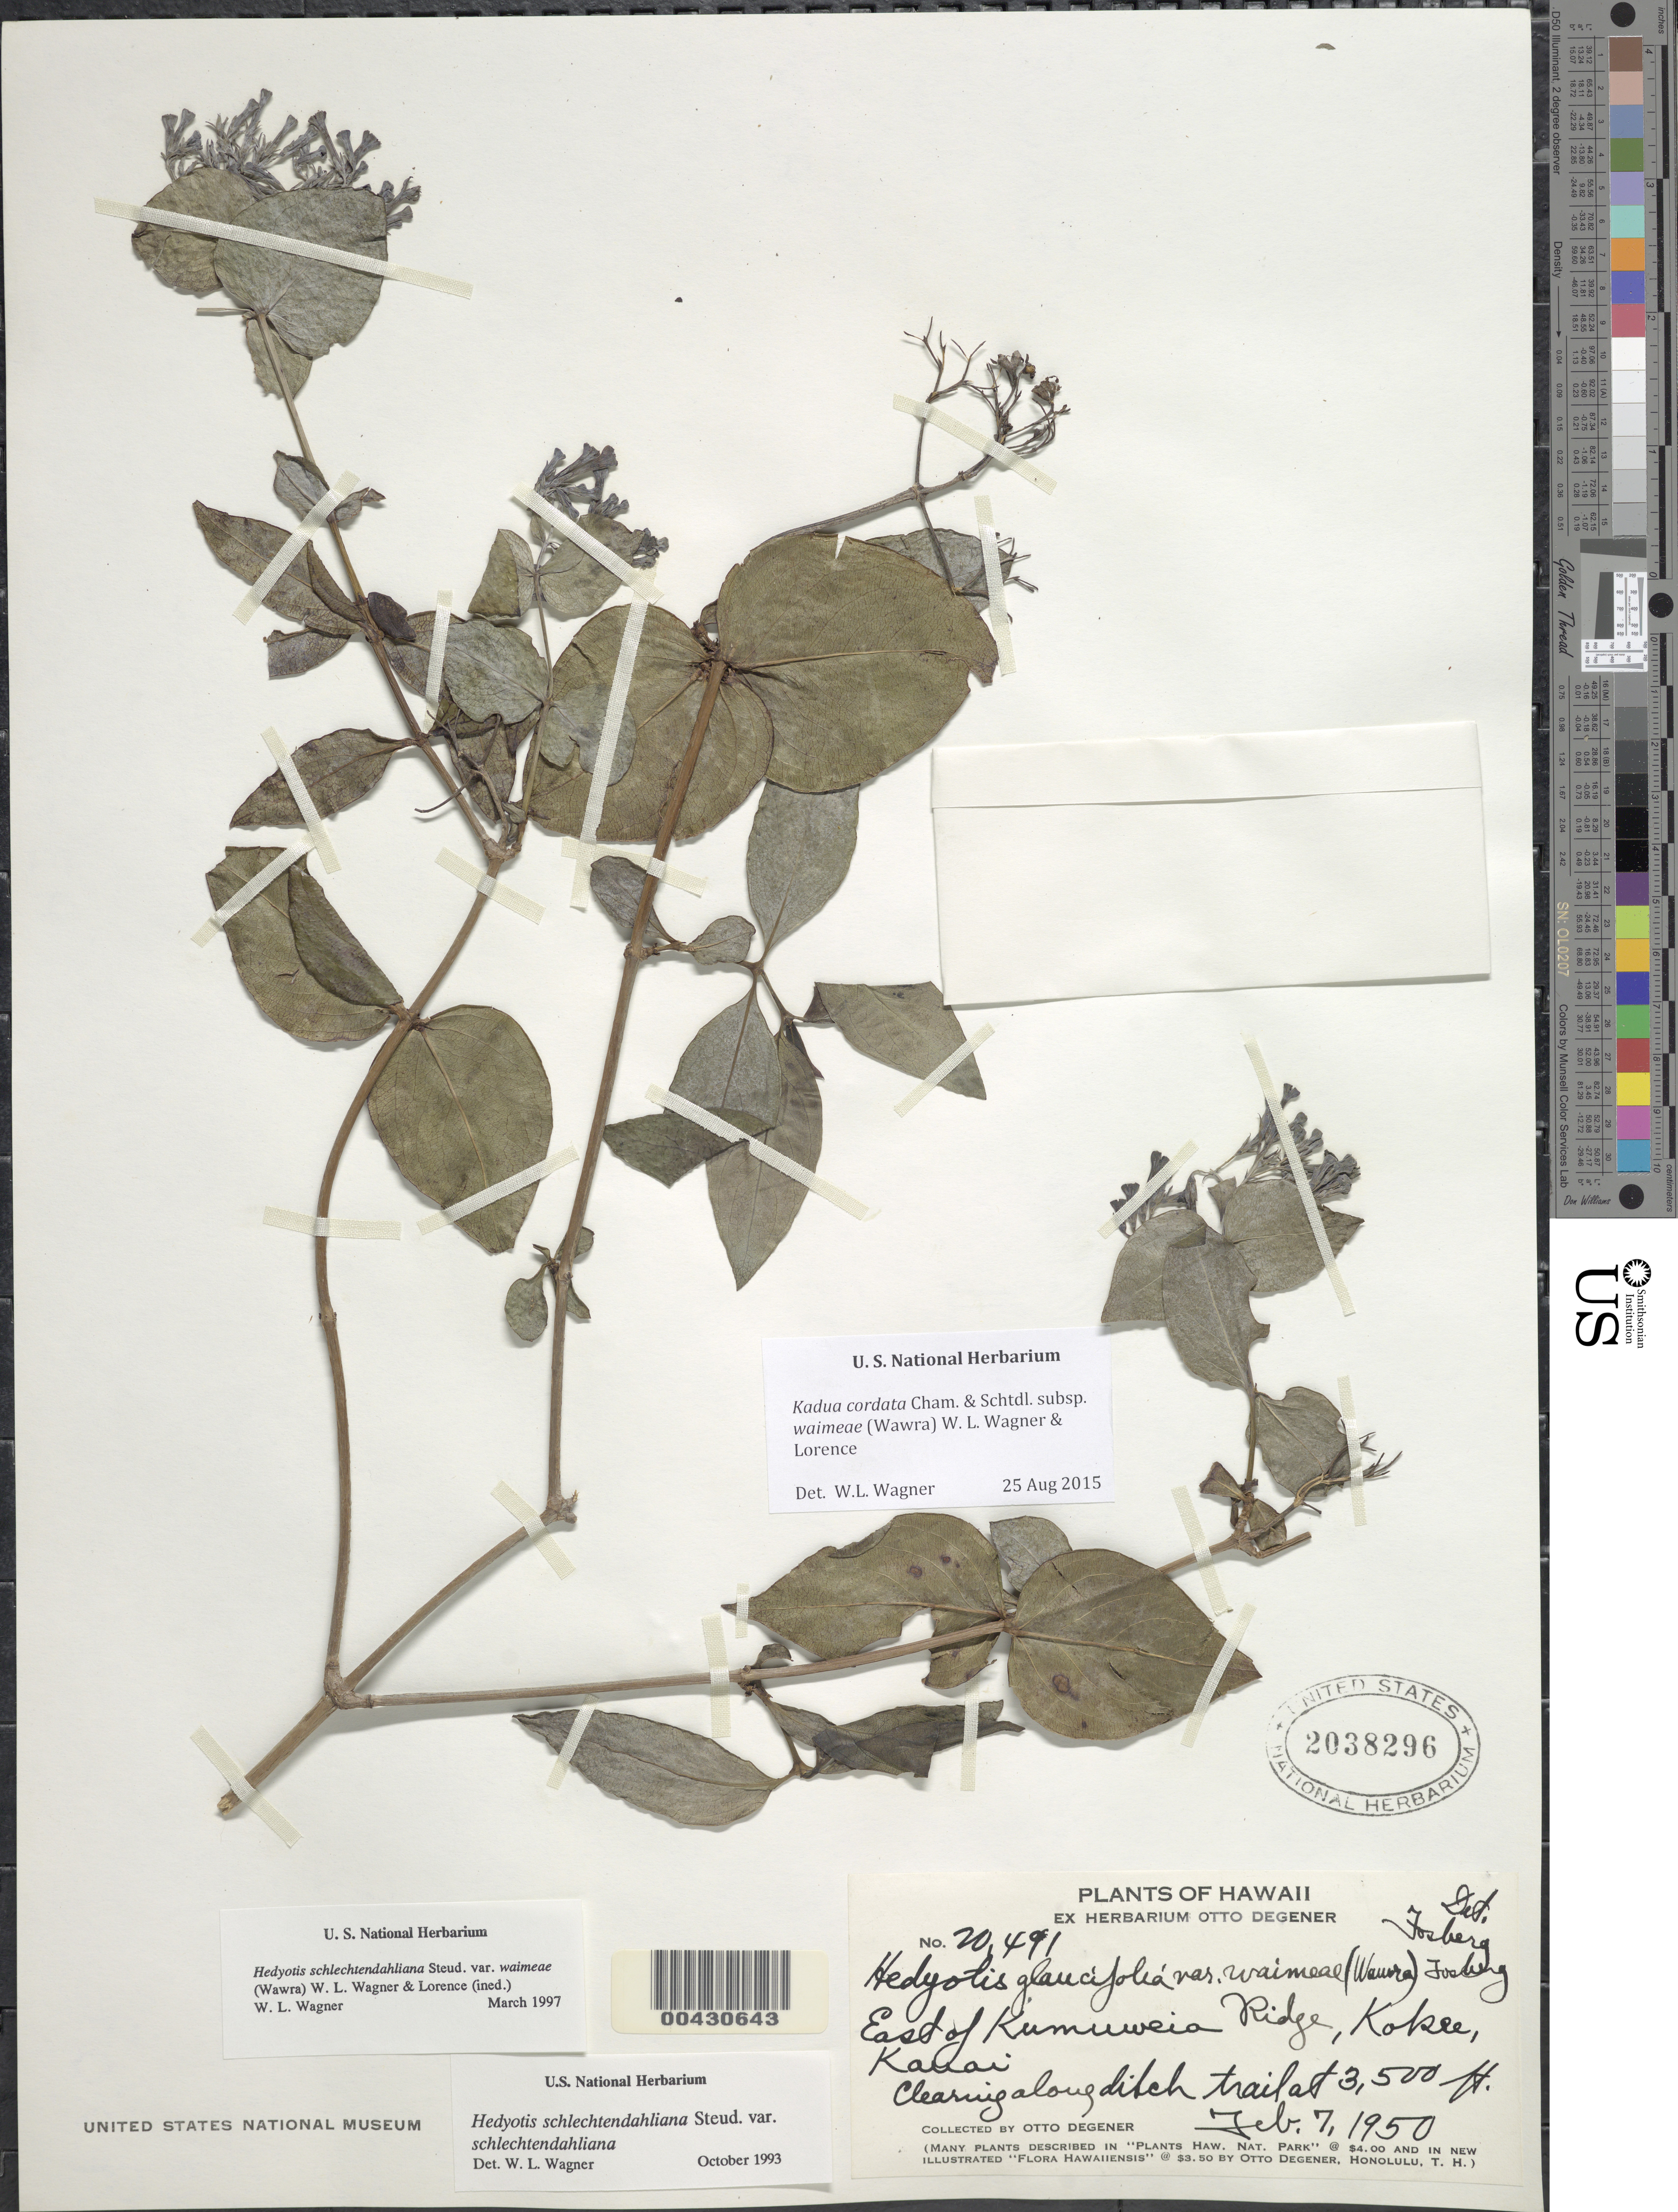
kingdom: Plantae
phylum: Tracheophyta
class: Magnoliopsida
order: Gentianales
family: Rubiaceae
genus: Kadua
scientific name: Kadua cordata subsp. waimeae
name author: (Wawra) W.L. Wagner & Lorence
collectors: O. Degener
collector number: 20491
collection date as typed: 7 Feb 1950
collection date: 1950-02-07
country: United States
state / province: Hawaii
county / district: Kauai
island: Kaua'i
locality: East of Kumuweia Ridge, Kokee.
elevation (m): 1067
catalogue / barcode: US 2038296